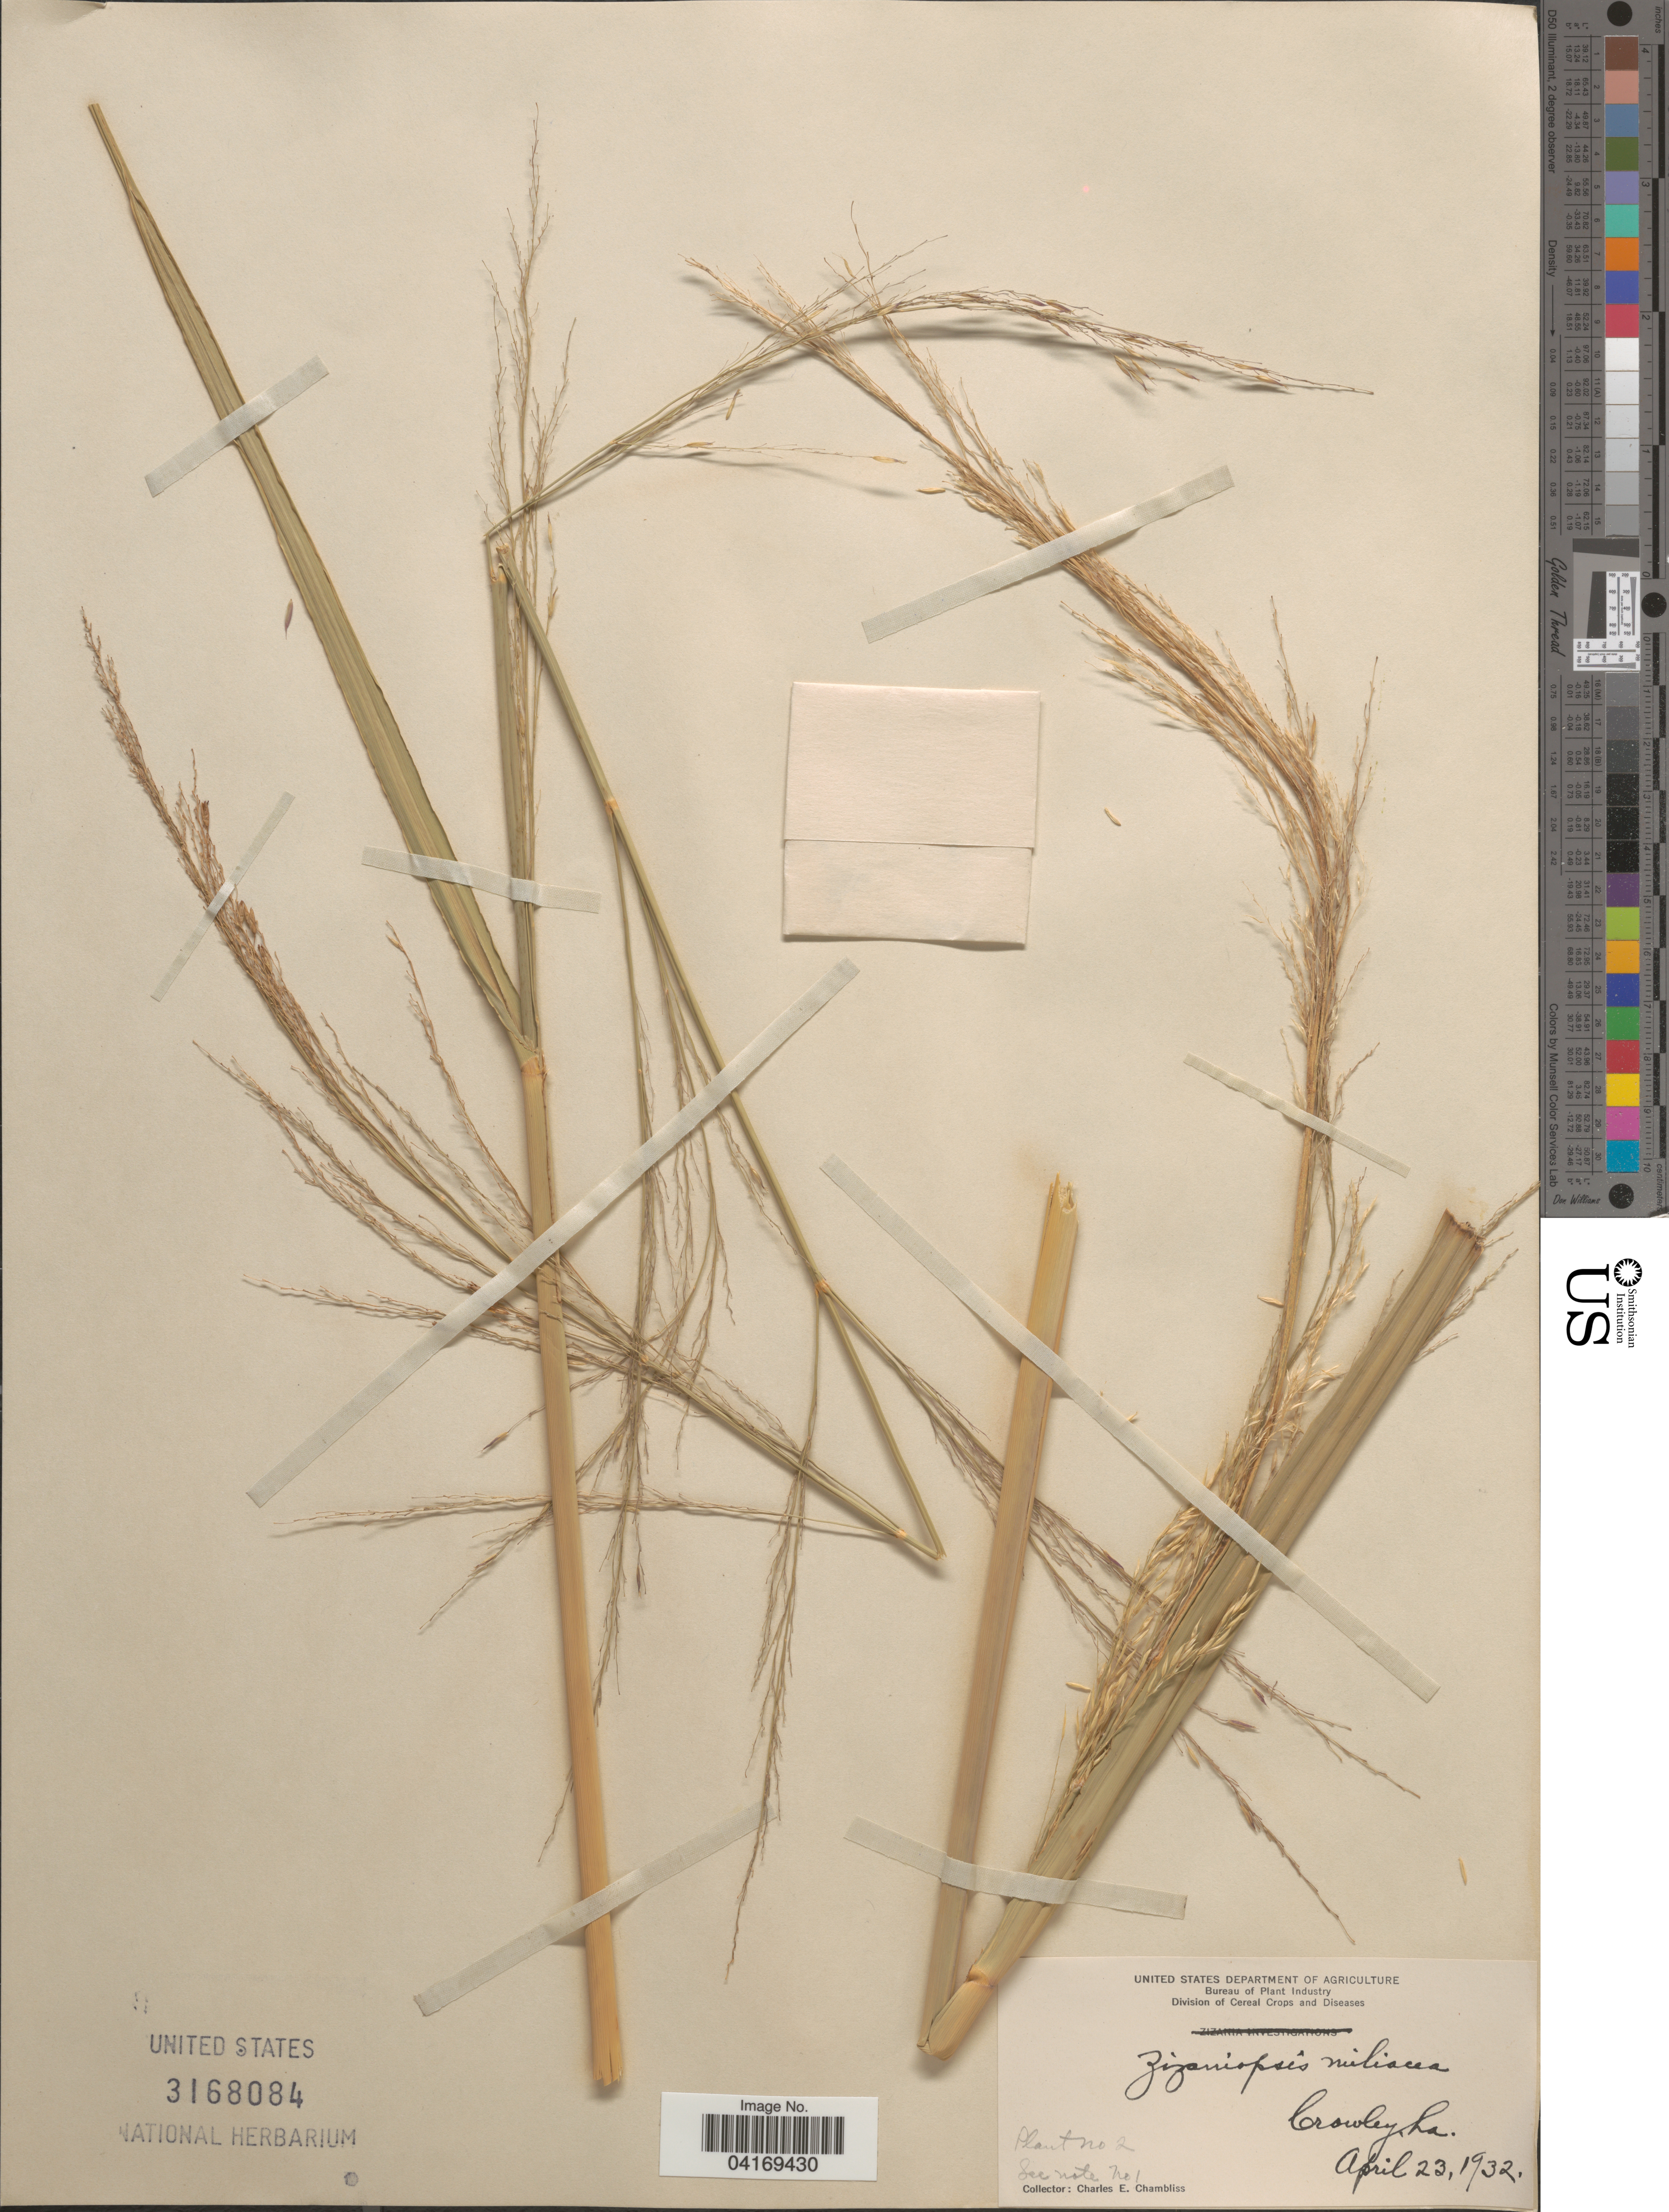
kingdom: Plantae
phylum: Tracheophyta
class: Liliopsida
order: Poales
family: Poaceae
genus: Zizaniopsis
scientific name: Zizaniopsis miliacea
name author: (Michx.) Döll & Asch.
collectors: C. Chambliss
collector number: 2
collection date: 1932-04-23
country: United States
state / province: Louisiana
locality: Crowley.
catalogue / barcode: US 3168084